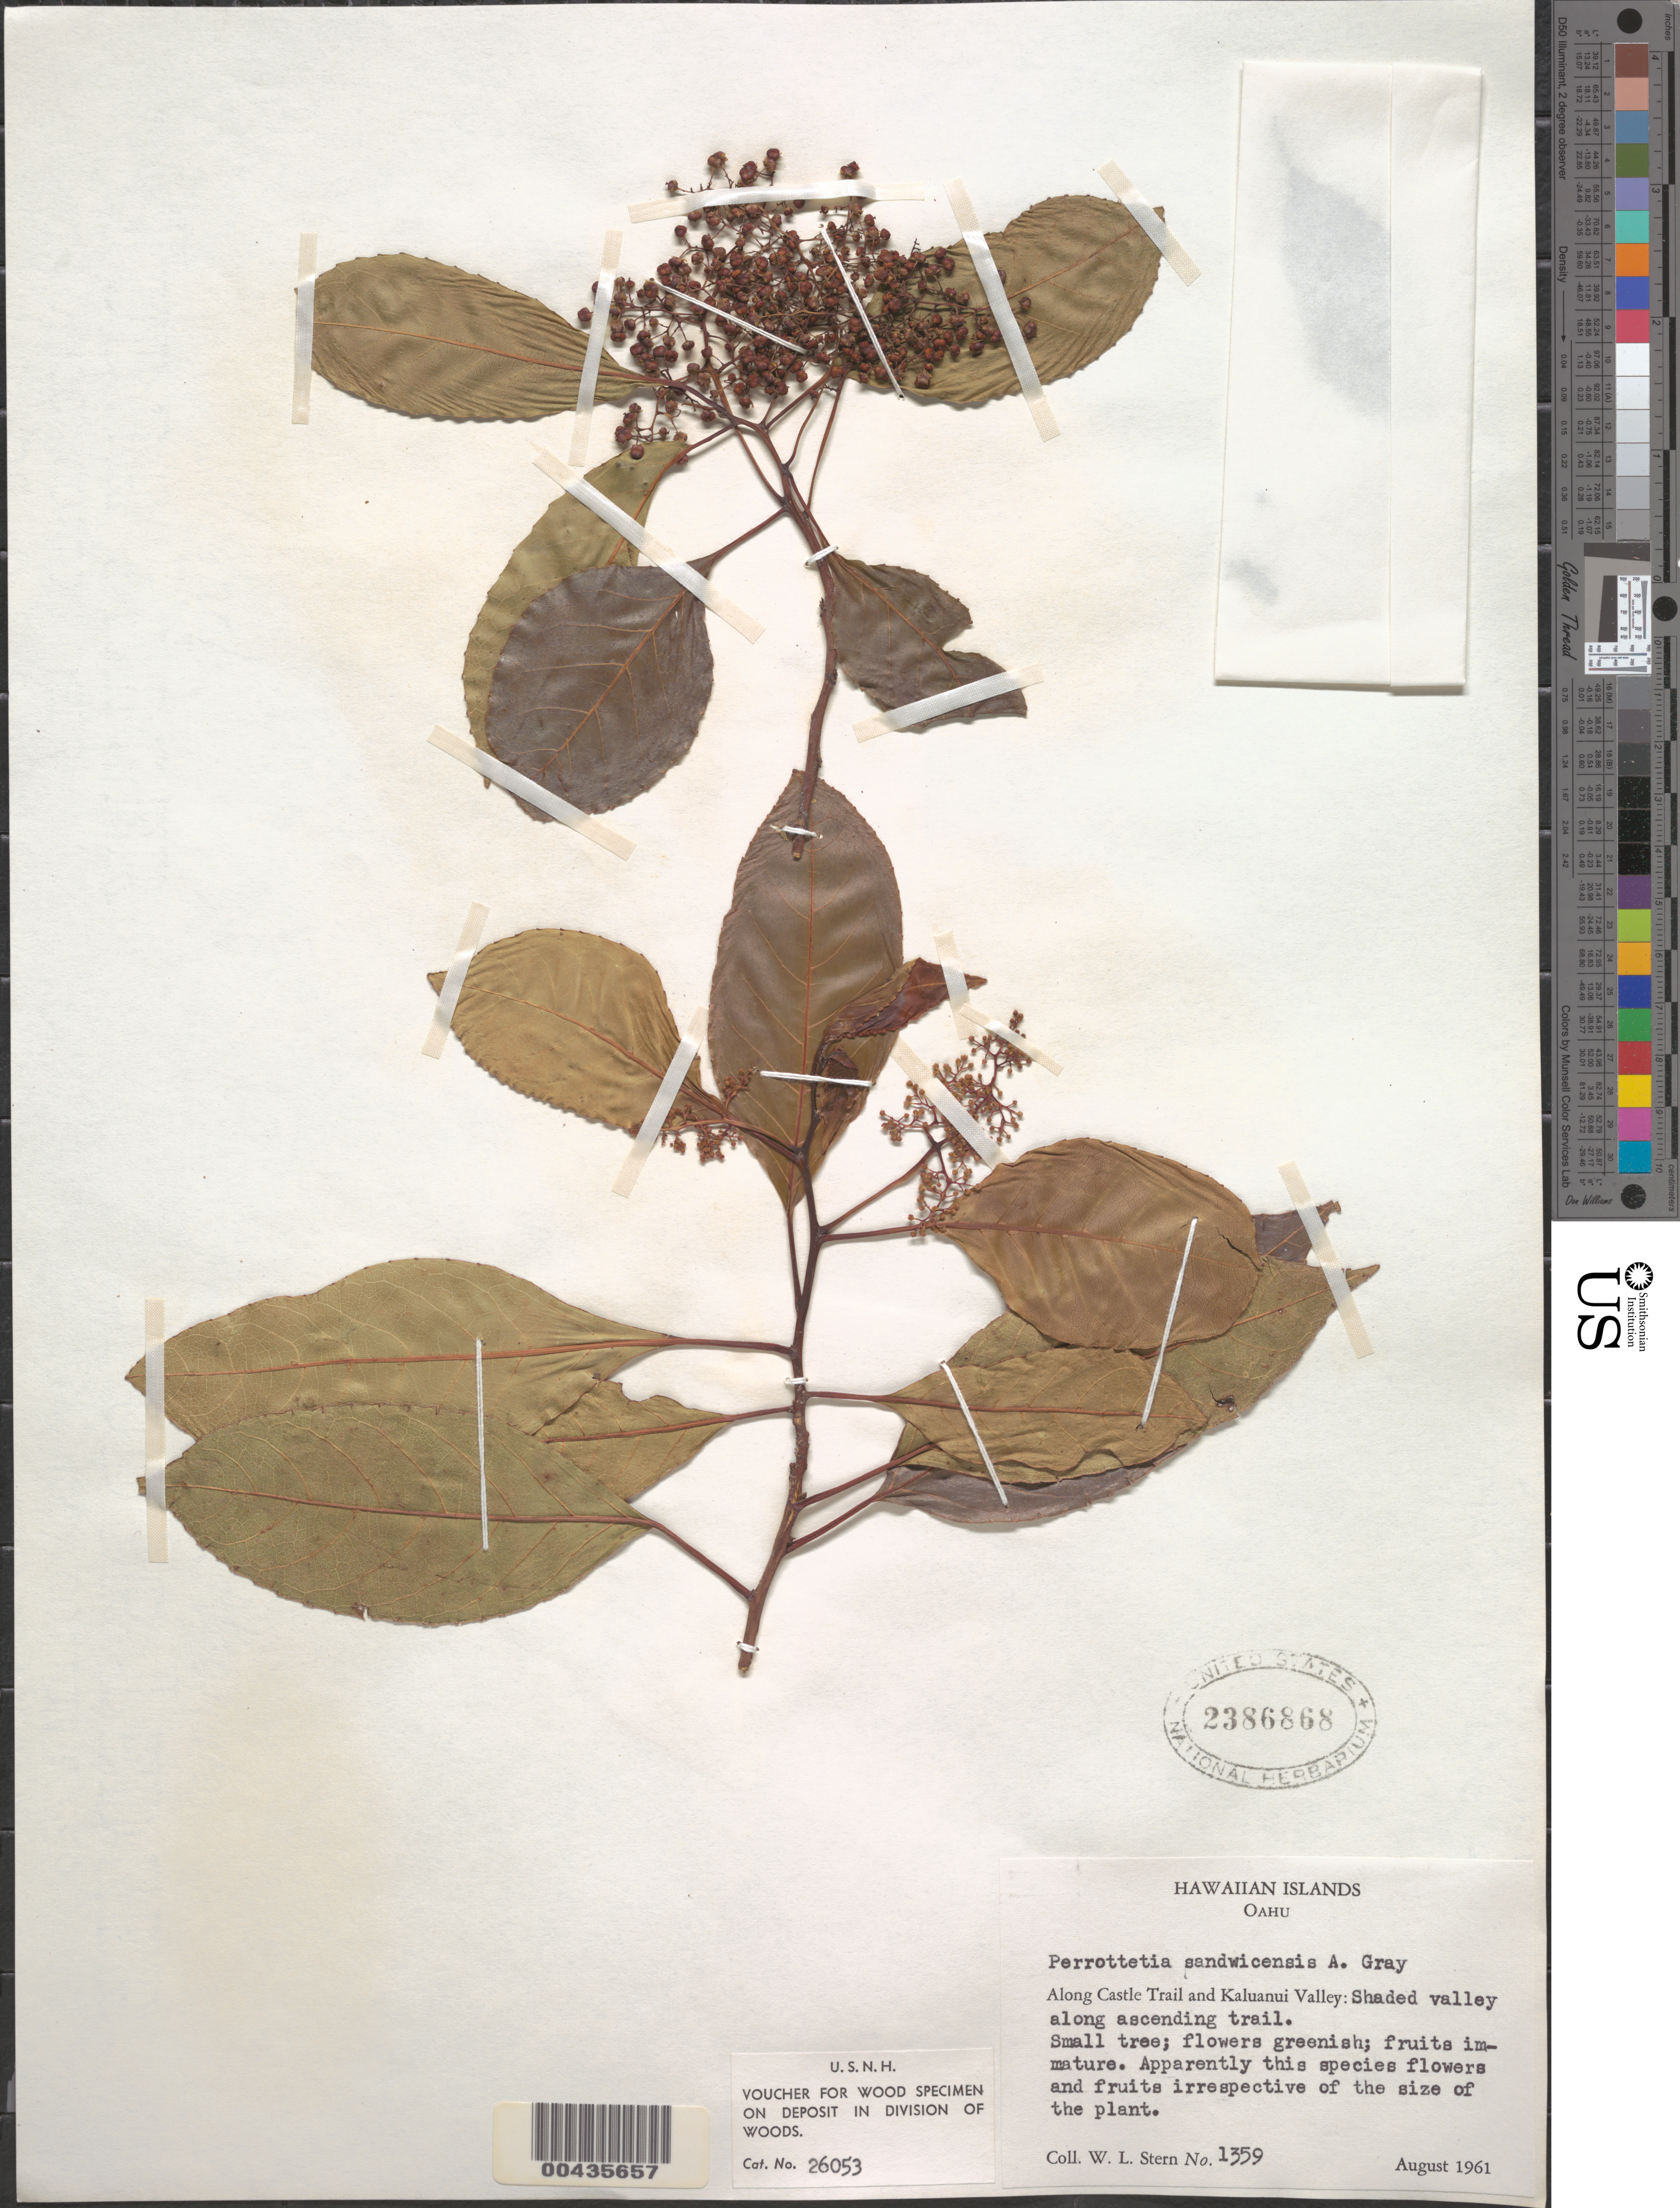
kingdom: Plantae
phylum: Tracheophyta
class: Magnoliopsida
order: Huerteales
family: Dipentodontaceae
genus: Perrottetia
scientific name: Perrottetia sandwicensis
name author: A. Gray in Wilkes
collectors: W. L. Stern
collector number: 1359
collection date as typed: Aug 1961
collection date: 1961-08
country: United States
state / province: Hawaii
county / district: Honolulu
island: Oahu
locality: Along Castle Trail and Kaluanui Valley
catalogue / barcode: US 2386868